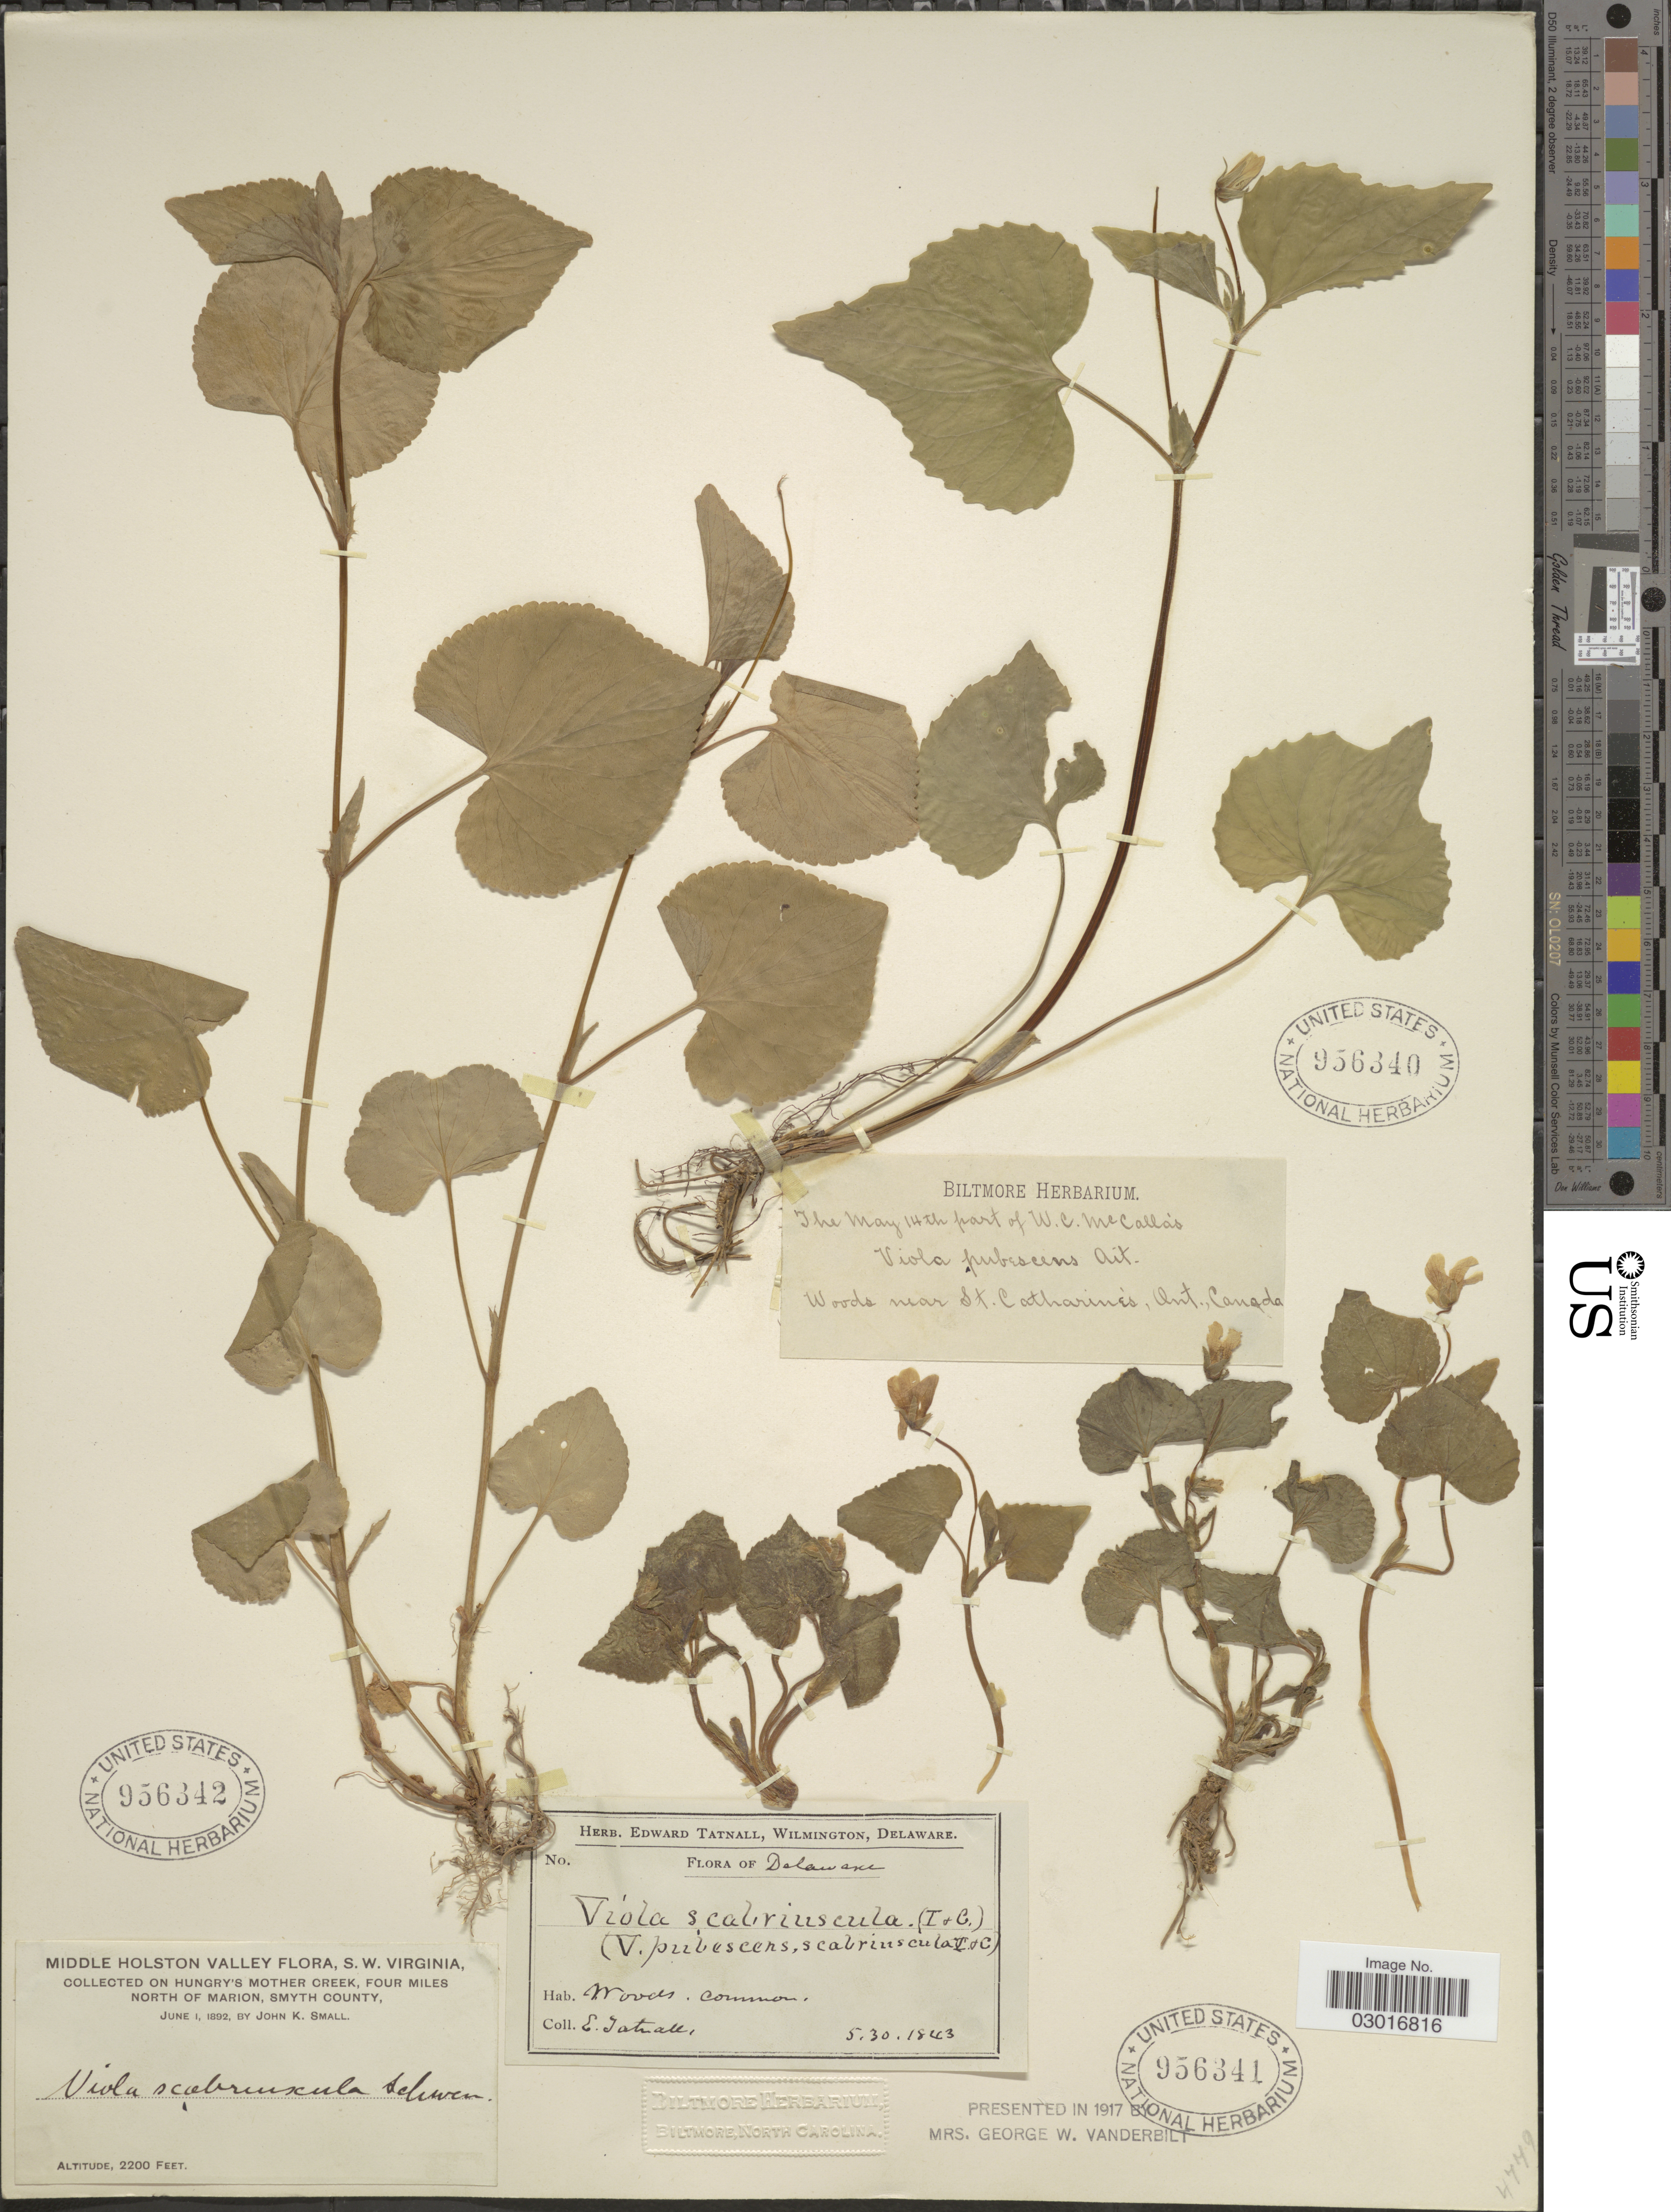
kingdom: Plantae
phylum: Tracheophyta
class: Magnoliopsida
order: Malpighiales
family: Violaceae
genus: Viola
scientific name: Viola scabriuscula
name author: (Torr. & A. Gray) Shafer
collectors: ex herb. Biltmore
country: Canada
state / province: Ontario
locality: Woods near St. Catharine's.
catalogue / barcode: US 956340-3